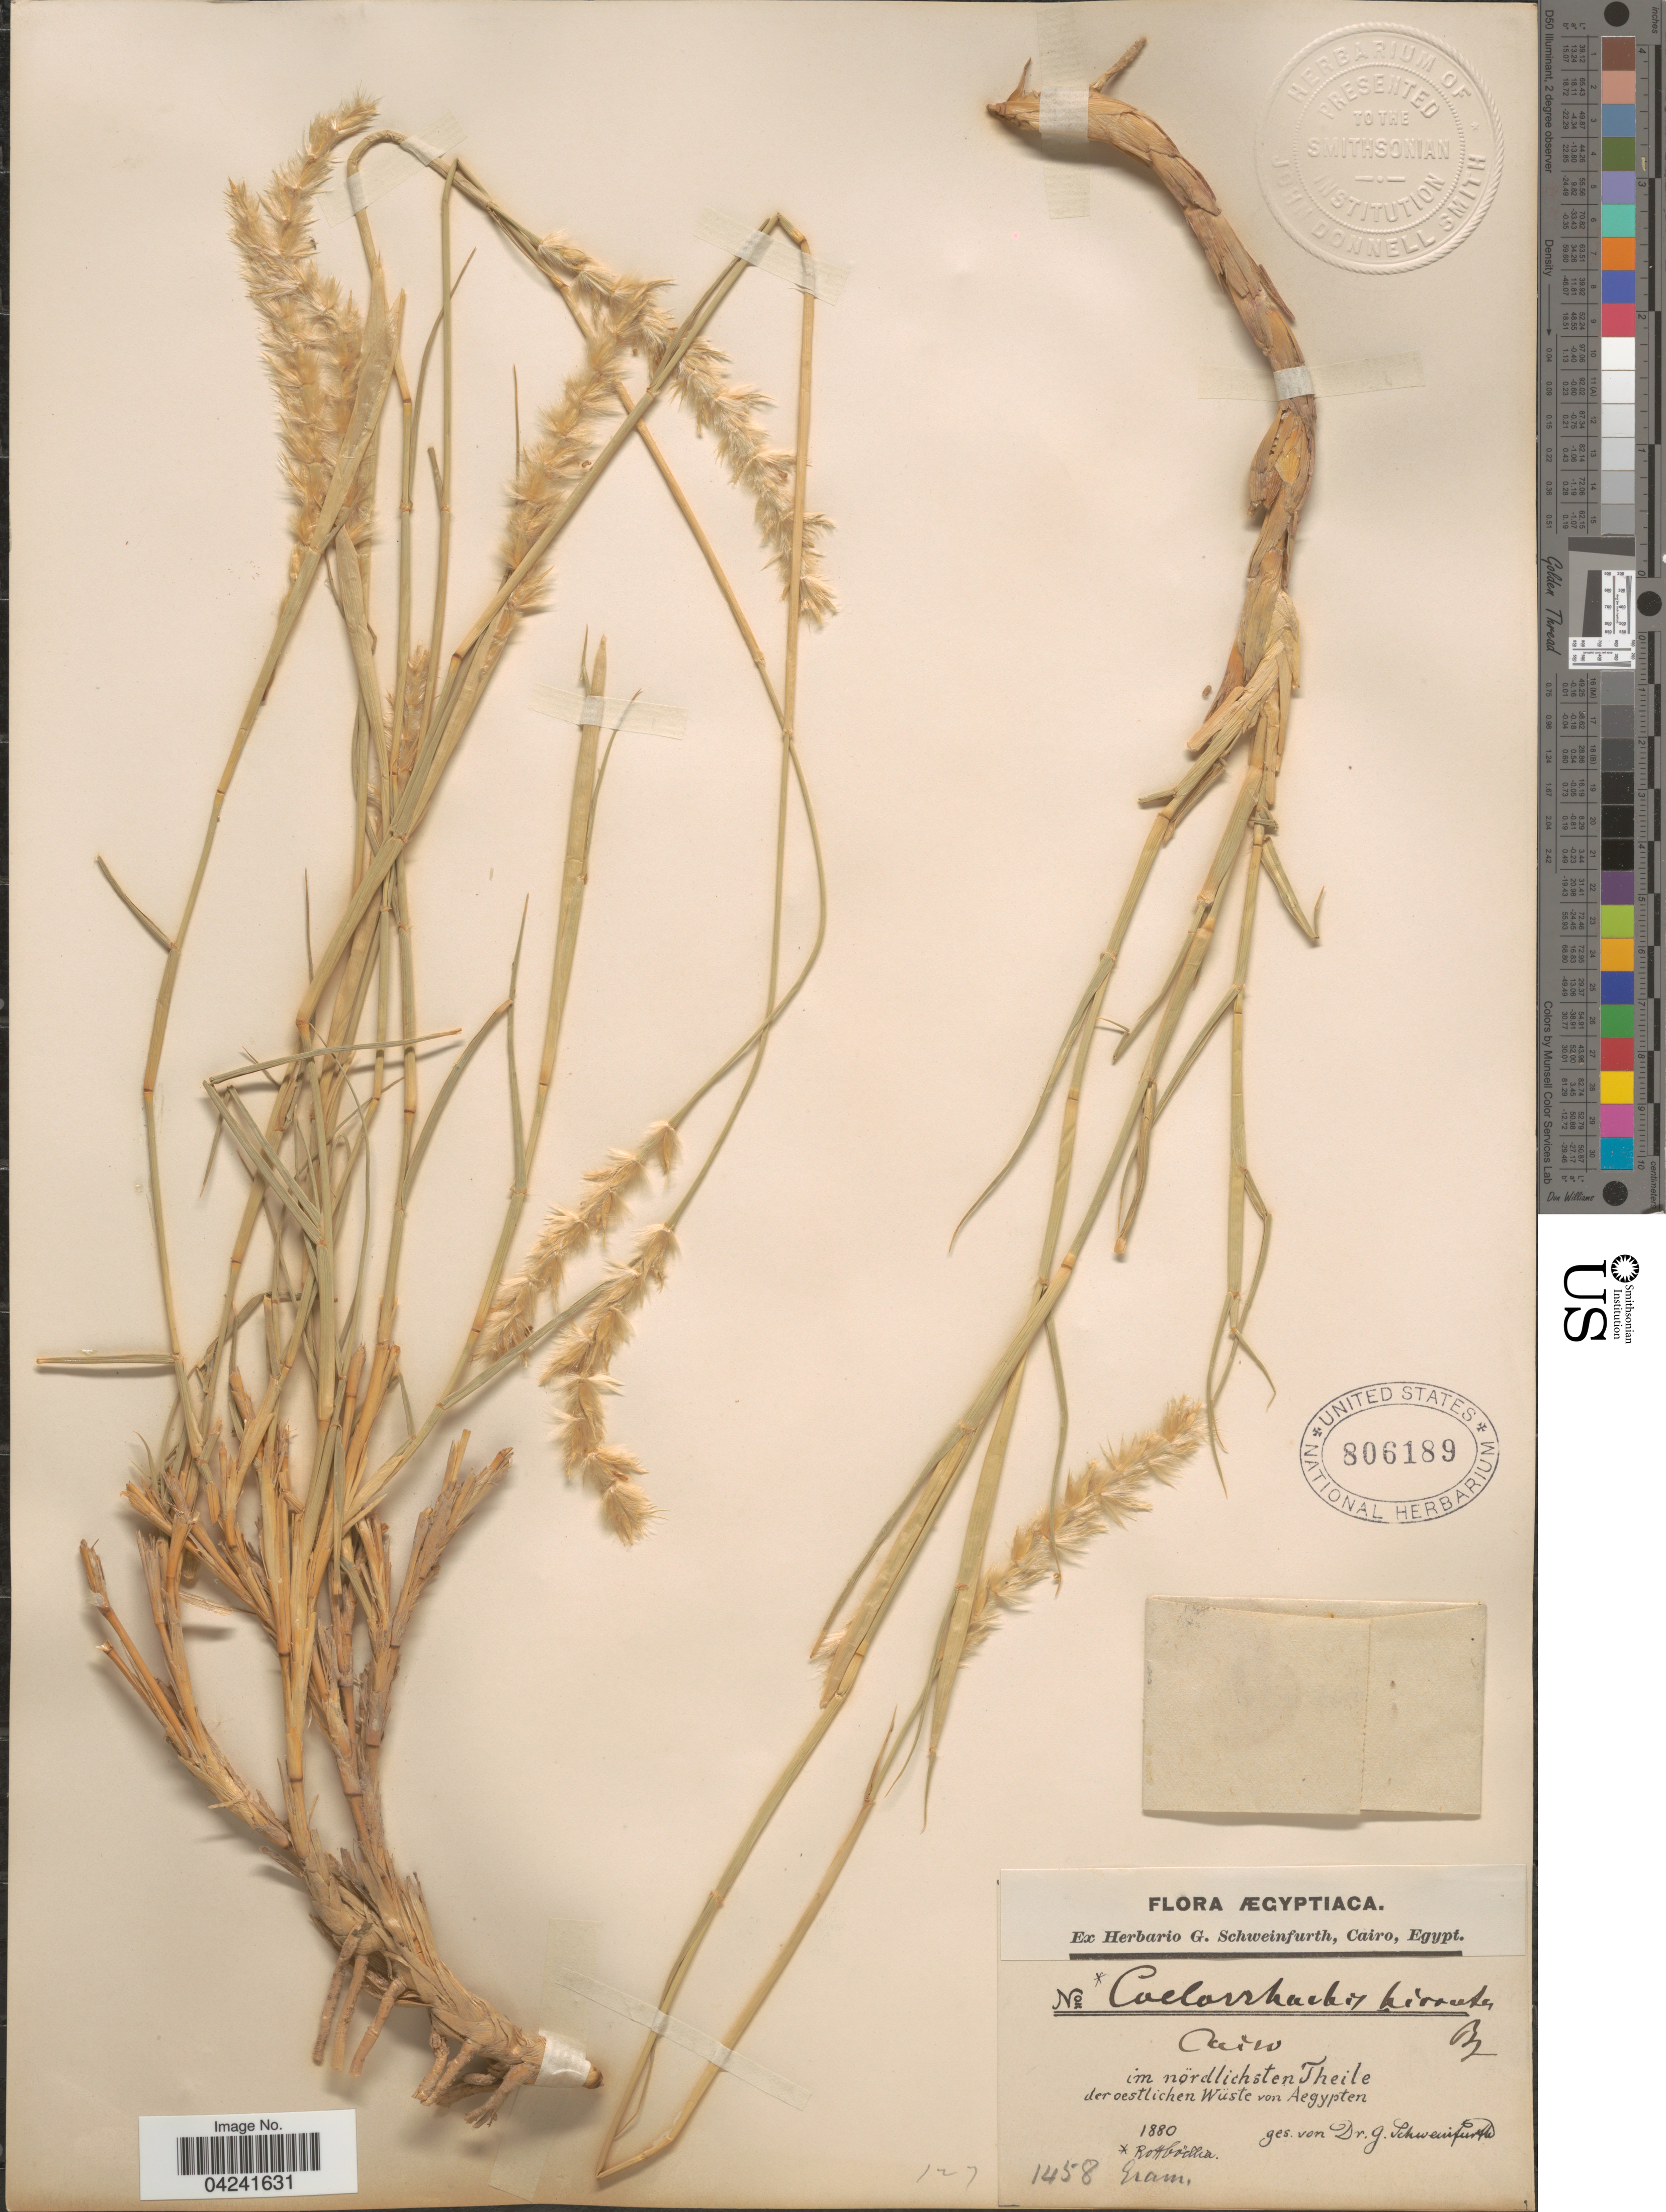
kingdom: Plantae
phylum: Tracheophyta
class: Liliopsida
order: Poales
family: Poaceae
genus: Lasiurus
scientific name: Lasiurus scindicus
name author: Henr.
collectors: G. A. Schweinfurth (herbarium)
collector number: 1458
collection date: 1880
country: Egypt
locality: Ægyptiaca. Cairo. Im nördlichsten Theile der oestlichen Wüste von Aegypten.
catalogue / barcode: US 806189